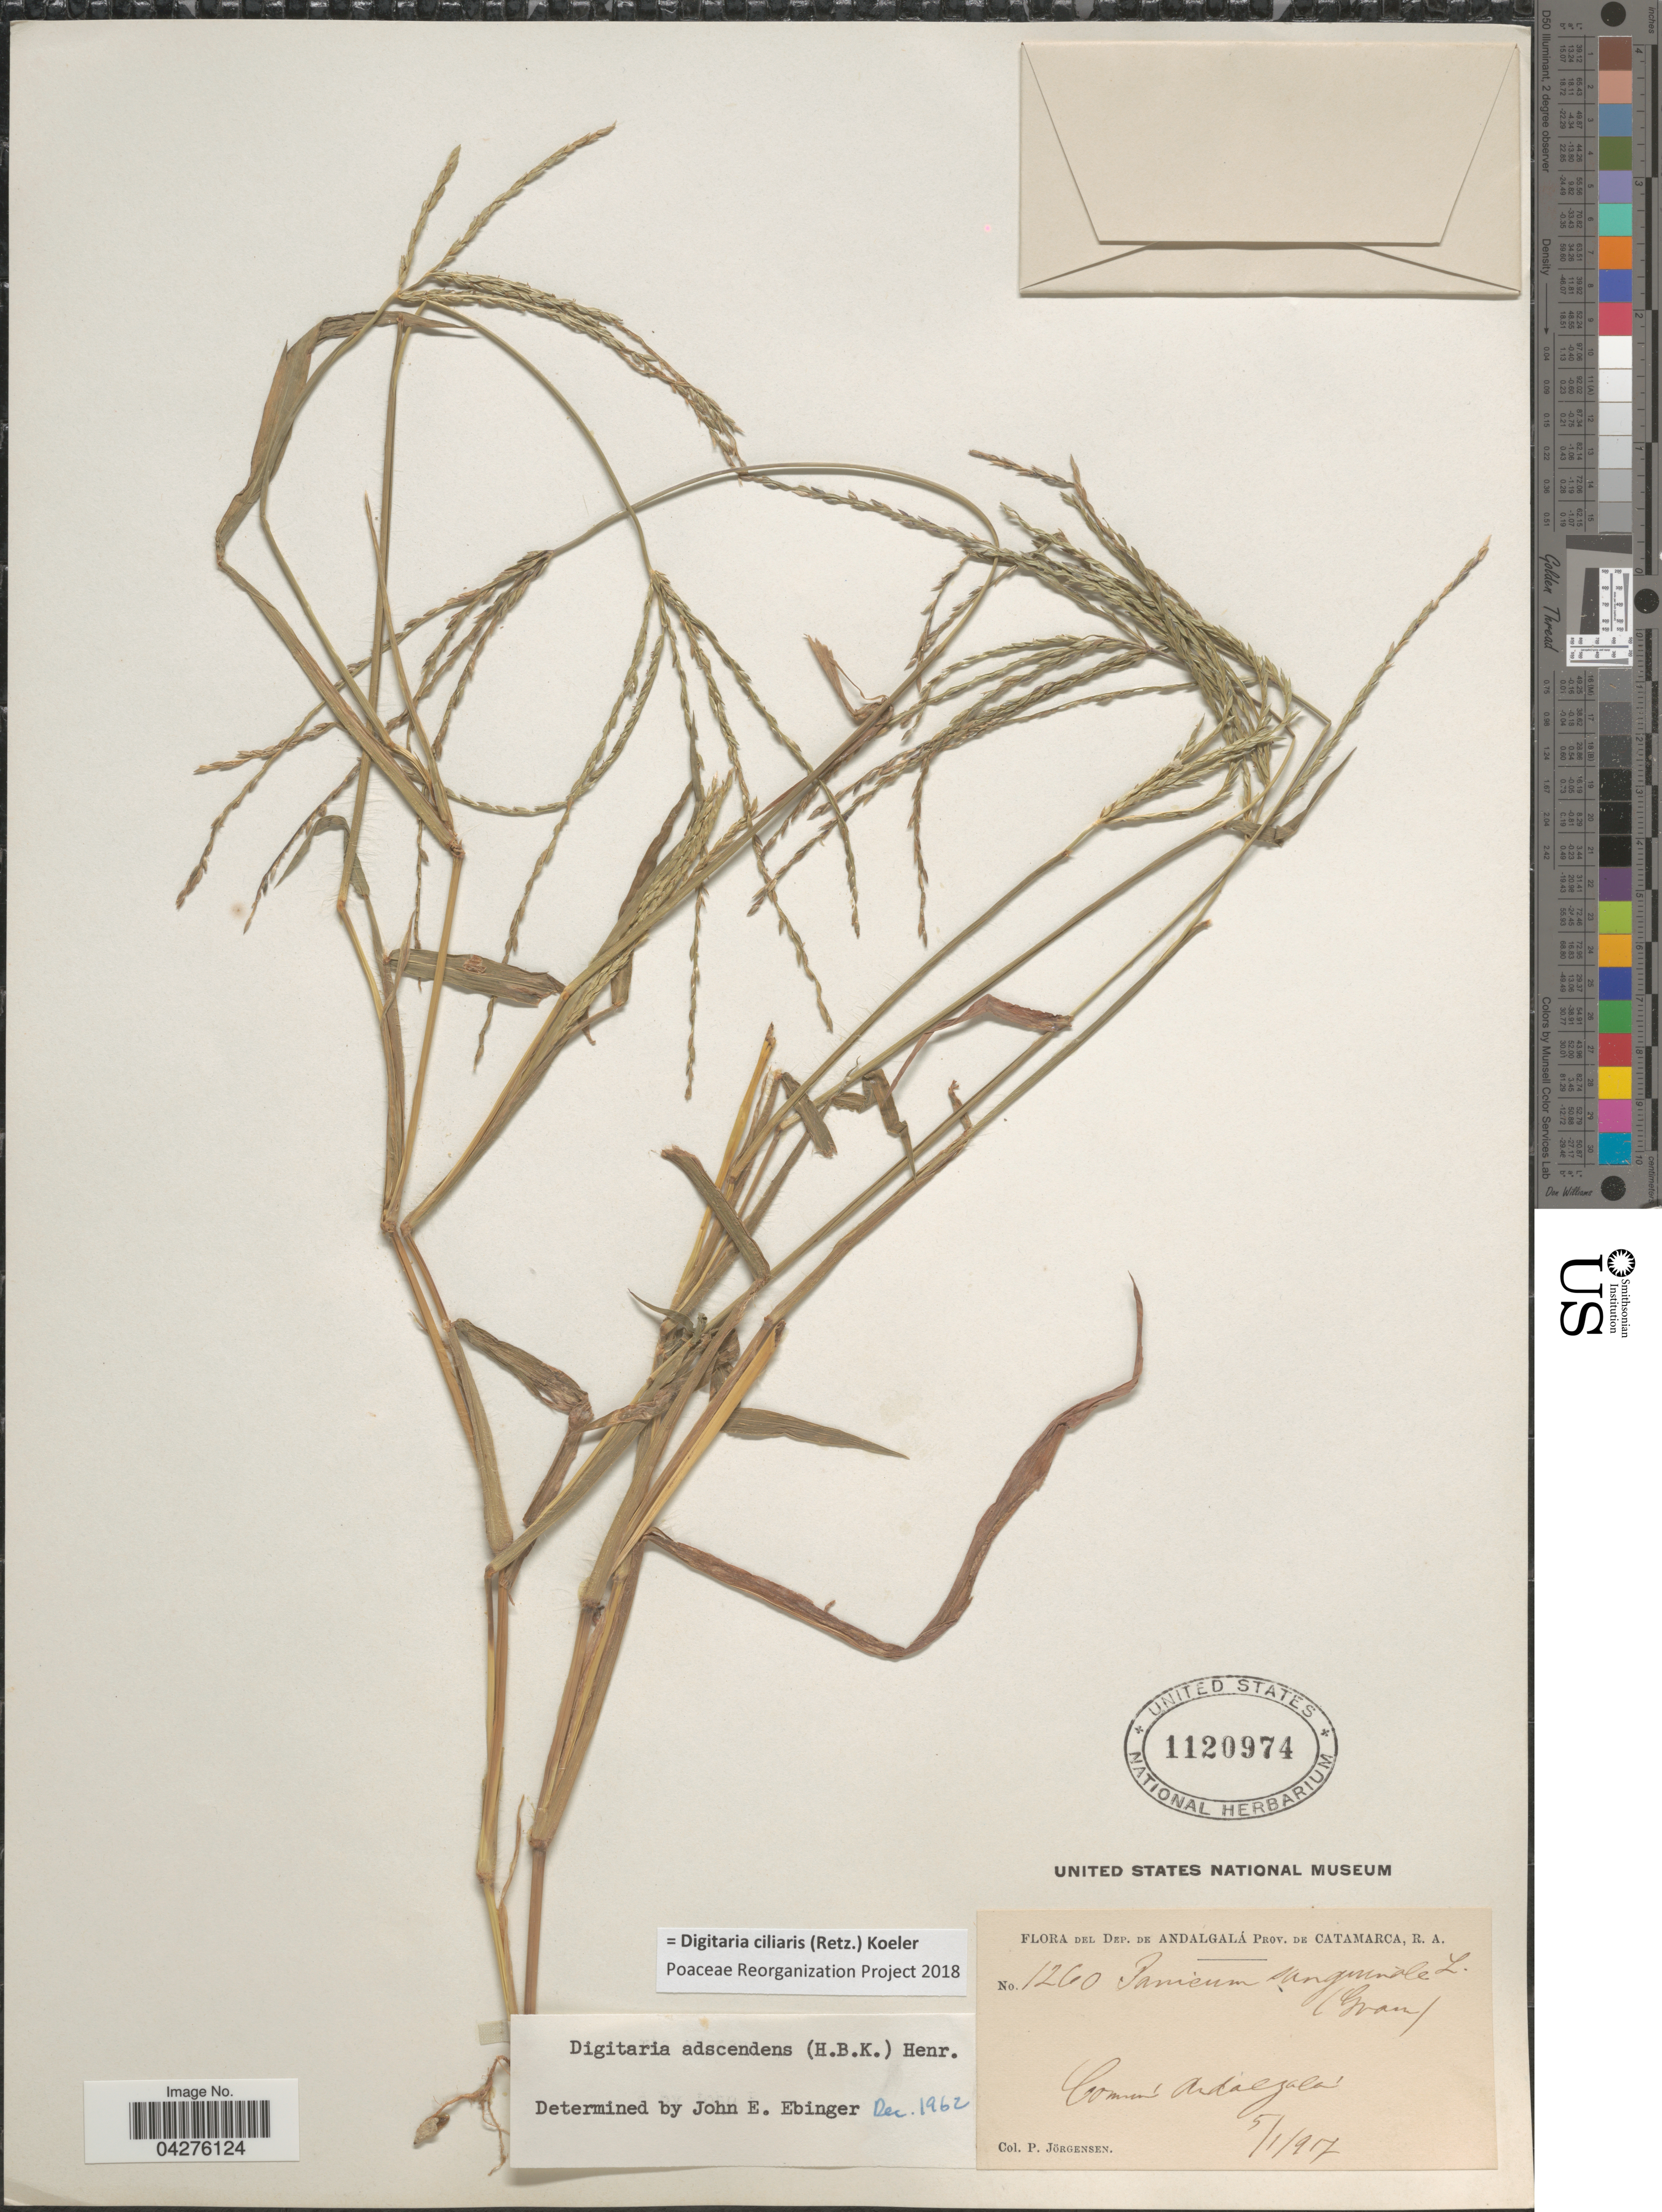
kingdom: Plantae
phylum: Tracheophyta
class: Liliopsida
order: Poales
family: Poaceae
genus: Digitaria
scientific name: Digitaria ciliaris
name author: (Retz.) Koeler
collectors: P. Jörgensen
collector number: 1260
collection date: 1907-05-01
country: Argentina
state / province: Catamarca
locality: Dep. de Andalgalá. Prov. de Catamarca. Común Andalgala.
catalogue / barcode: US 1120974